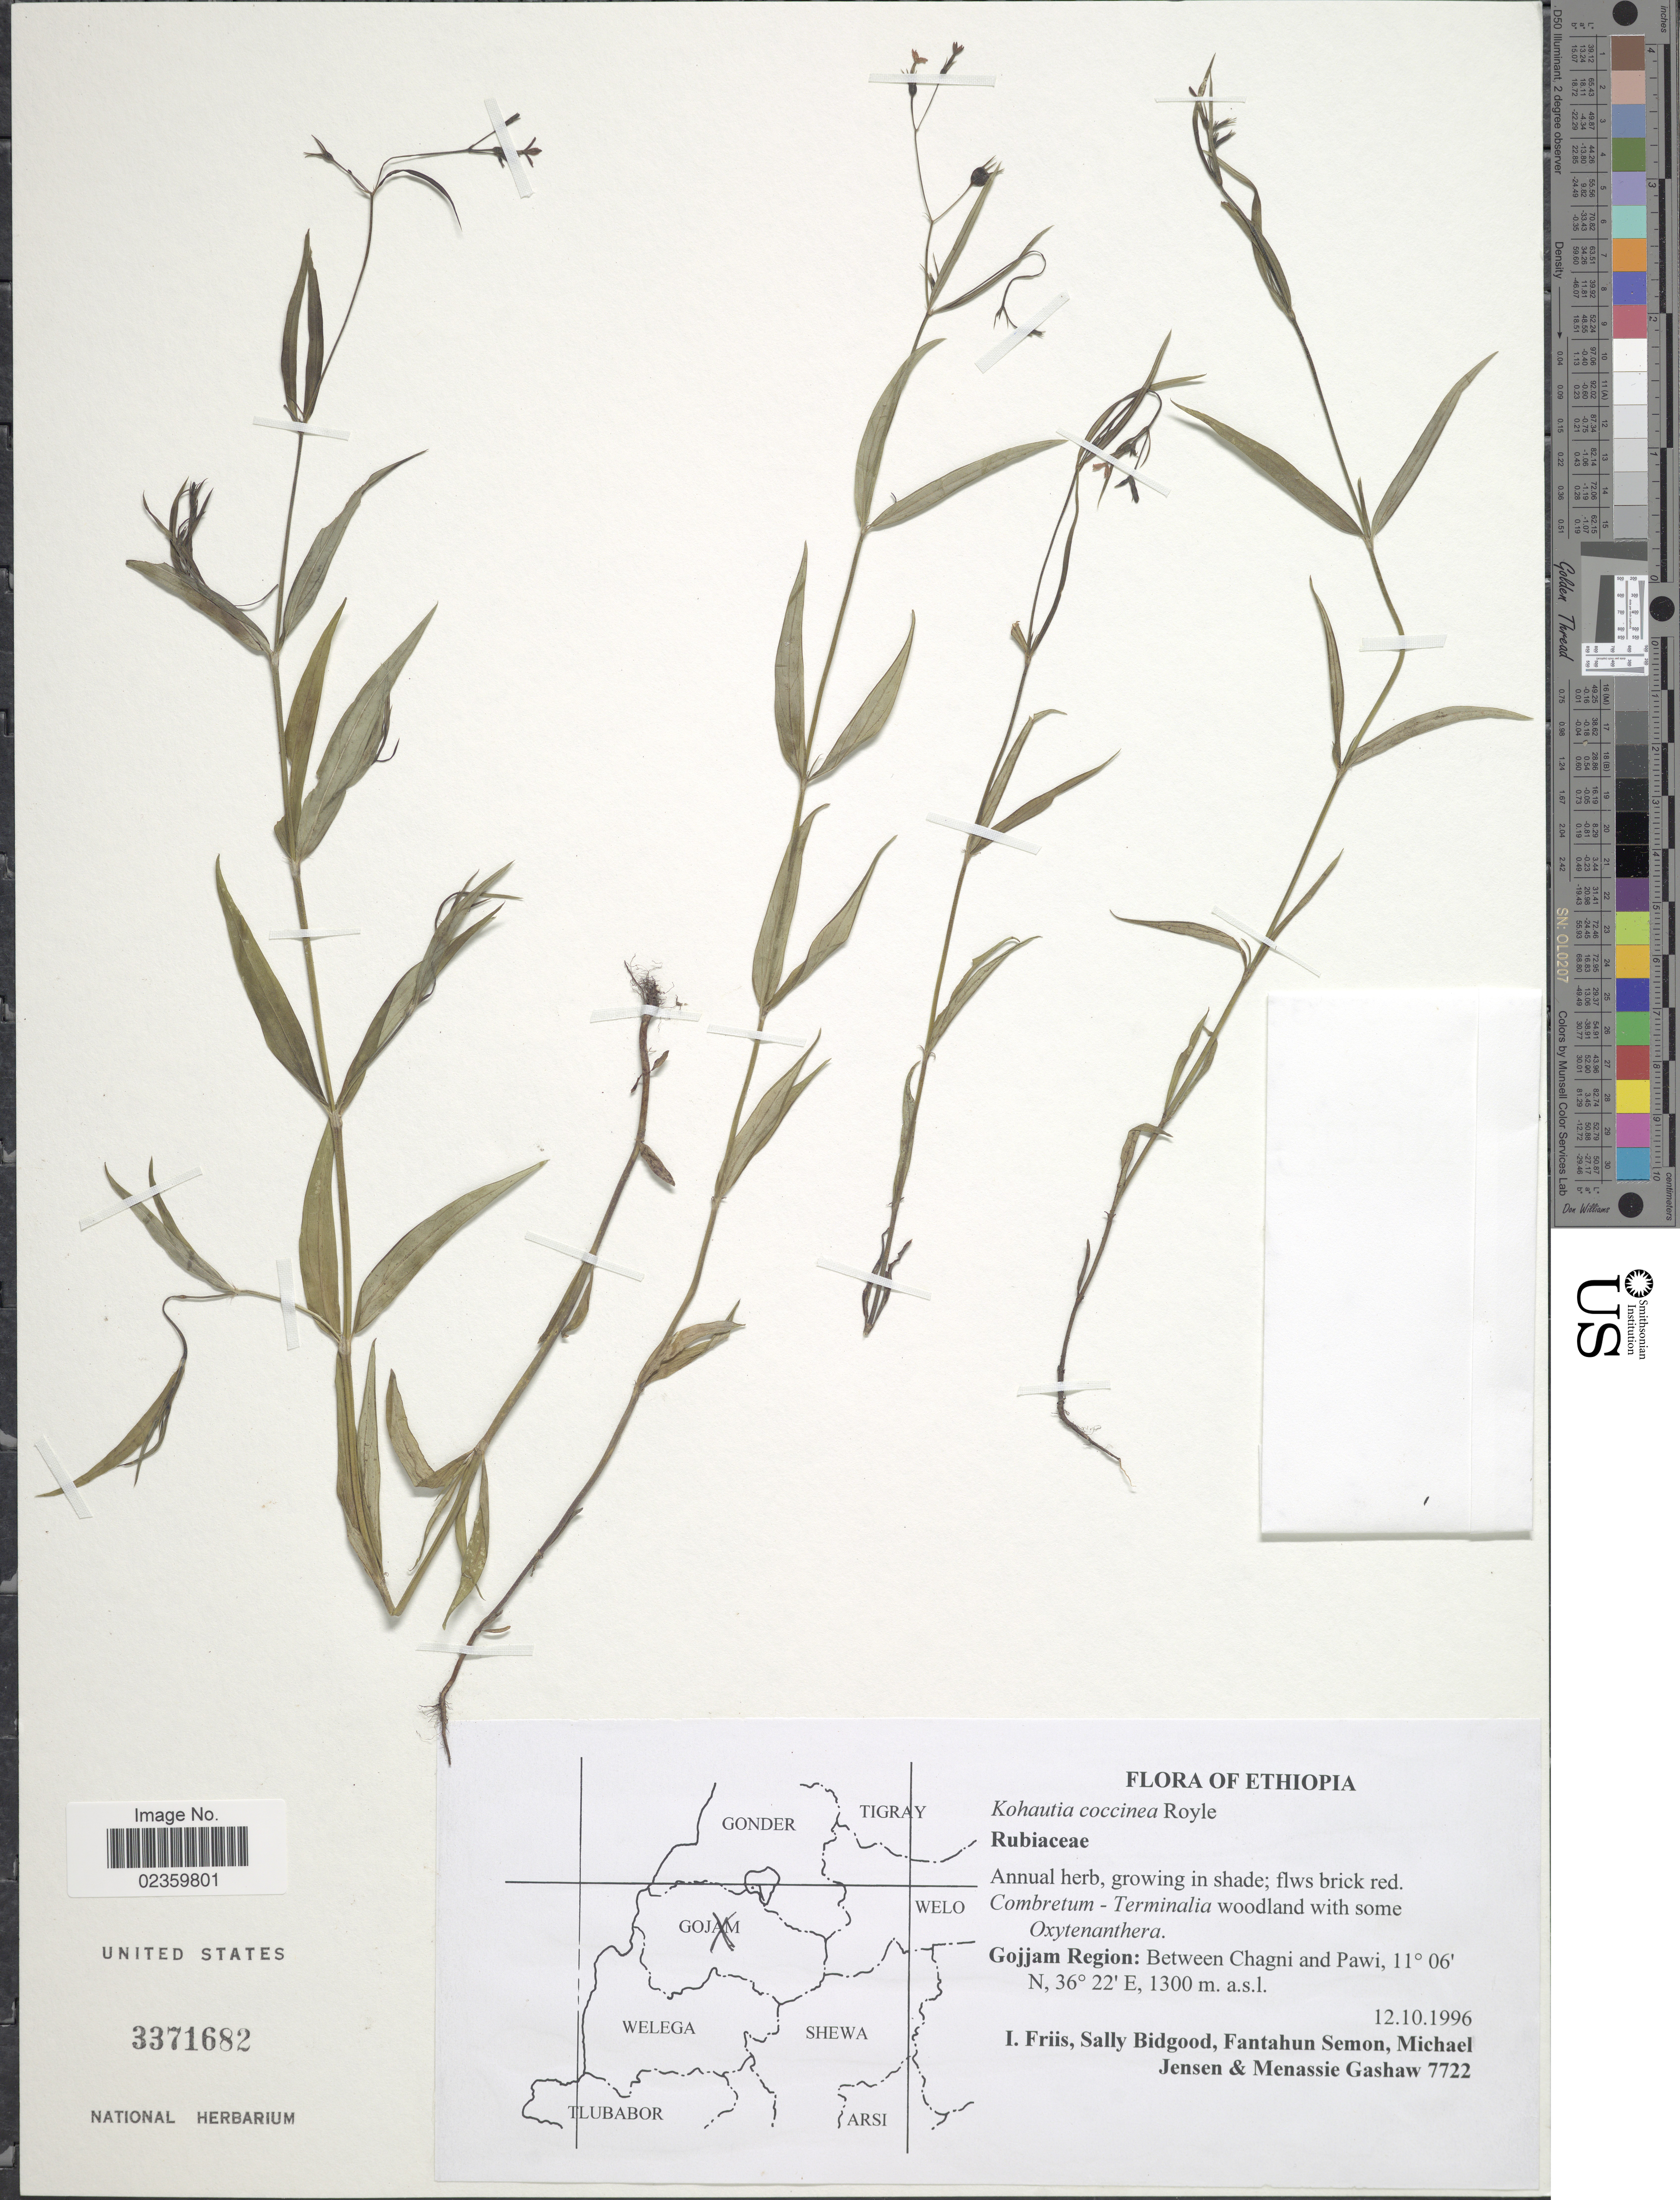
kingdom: Plantae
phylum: Tracheophyta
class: Magnoliopsida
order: Gentianales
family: Rubiaceae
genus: Kohautia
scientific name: Kohautia coccinea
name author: Royle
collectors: I. Friis, S. Bidgood, F. Semon, M. Jensen & M. Gashaw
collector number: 7722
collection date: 1996-10-12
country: Ethiopia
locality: Gojjam Region: Between Chagni and Pawi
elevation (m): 1300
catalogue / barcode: US 3371682